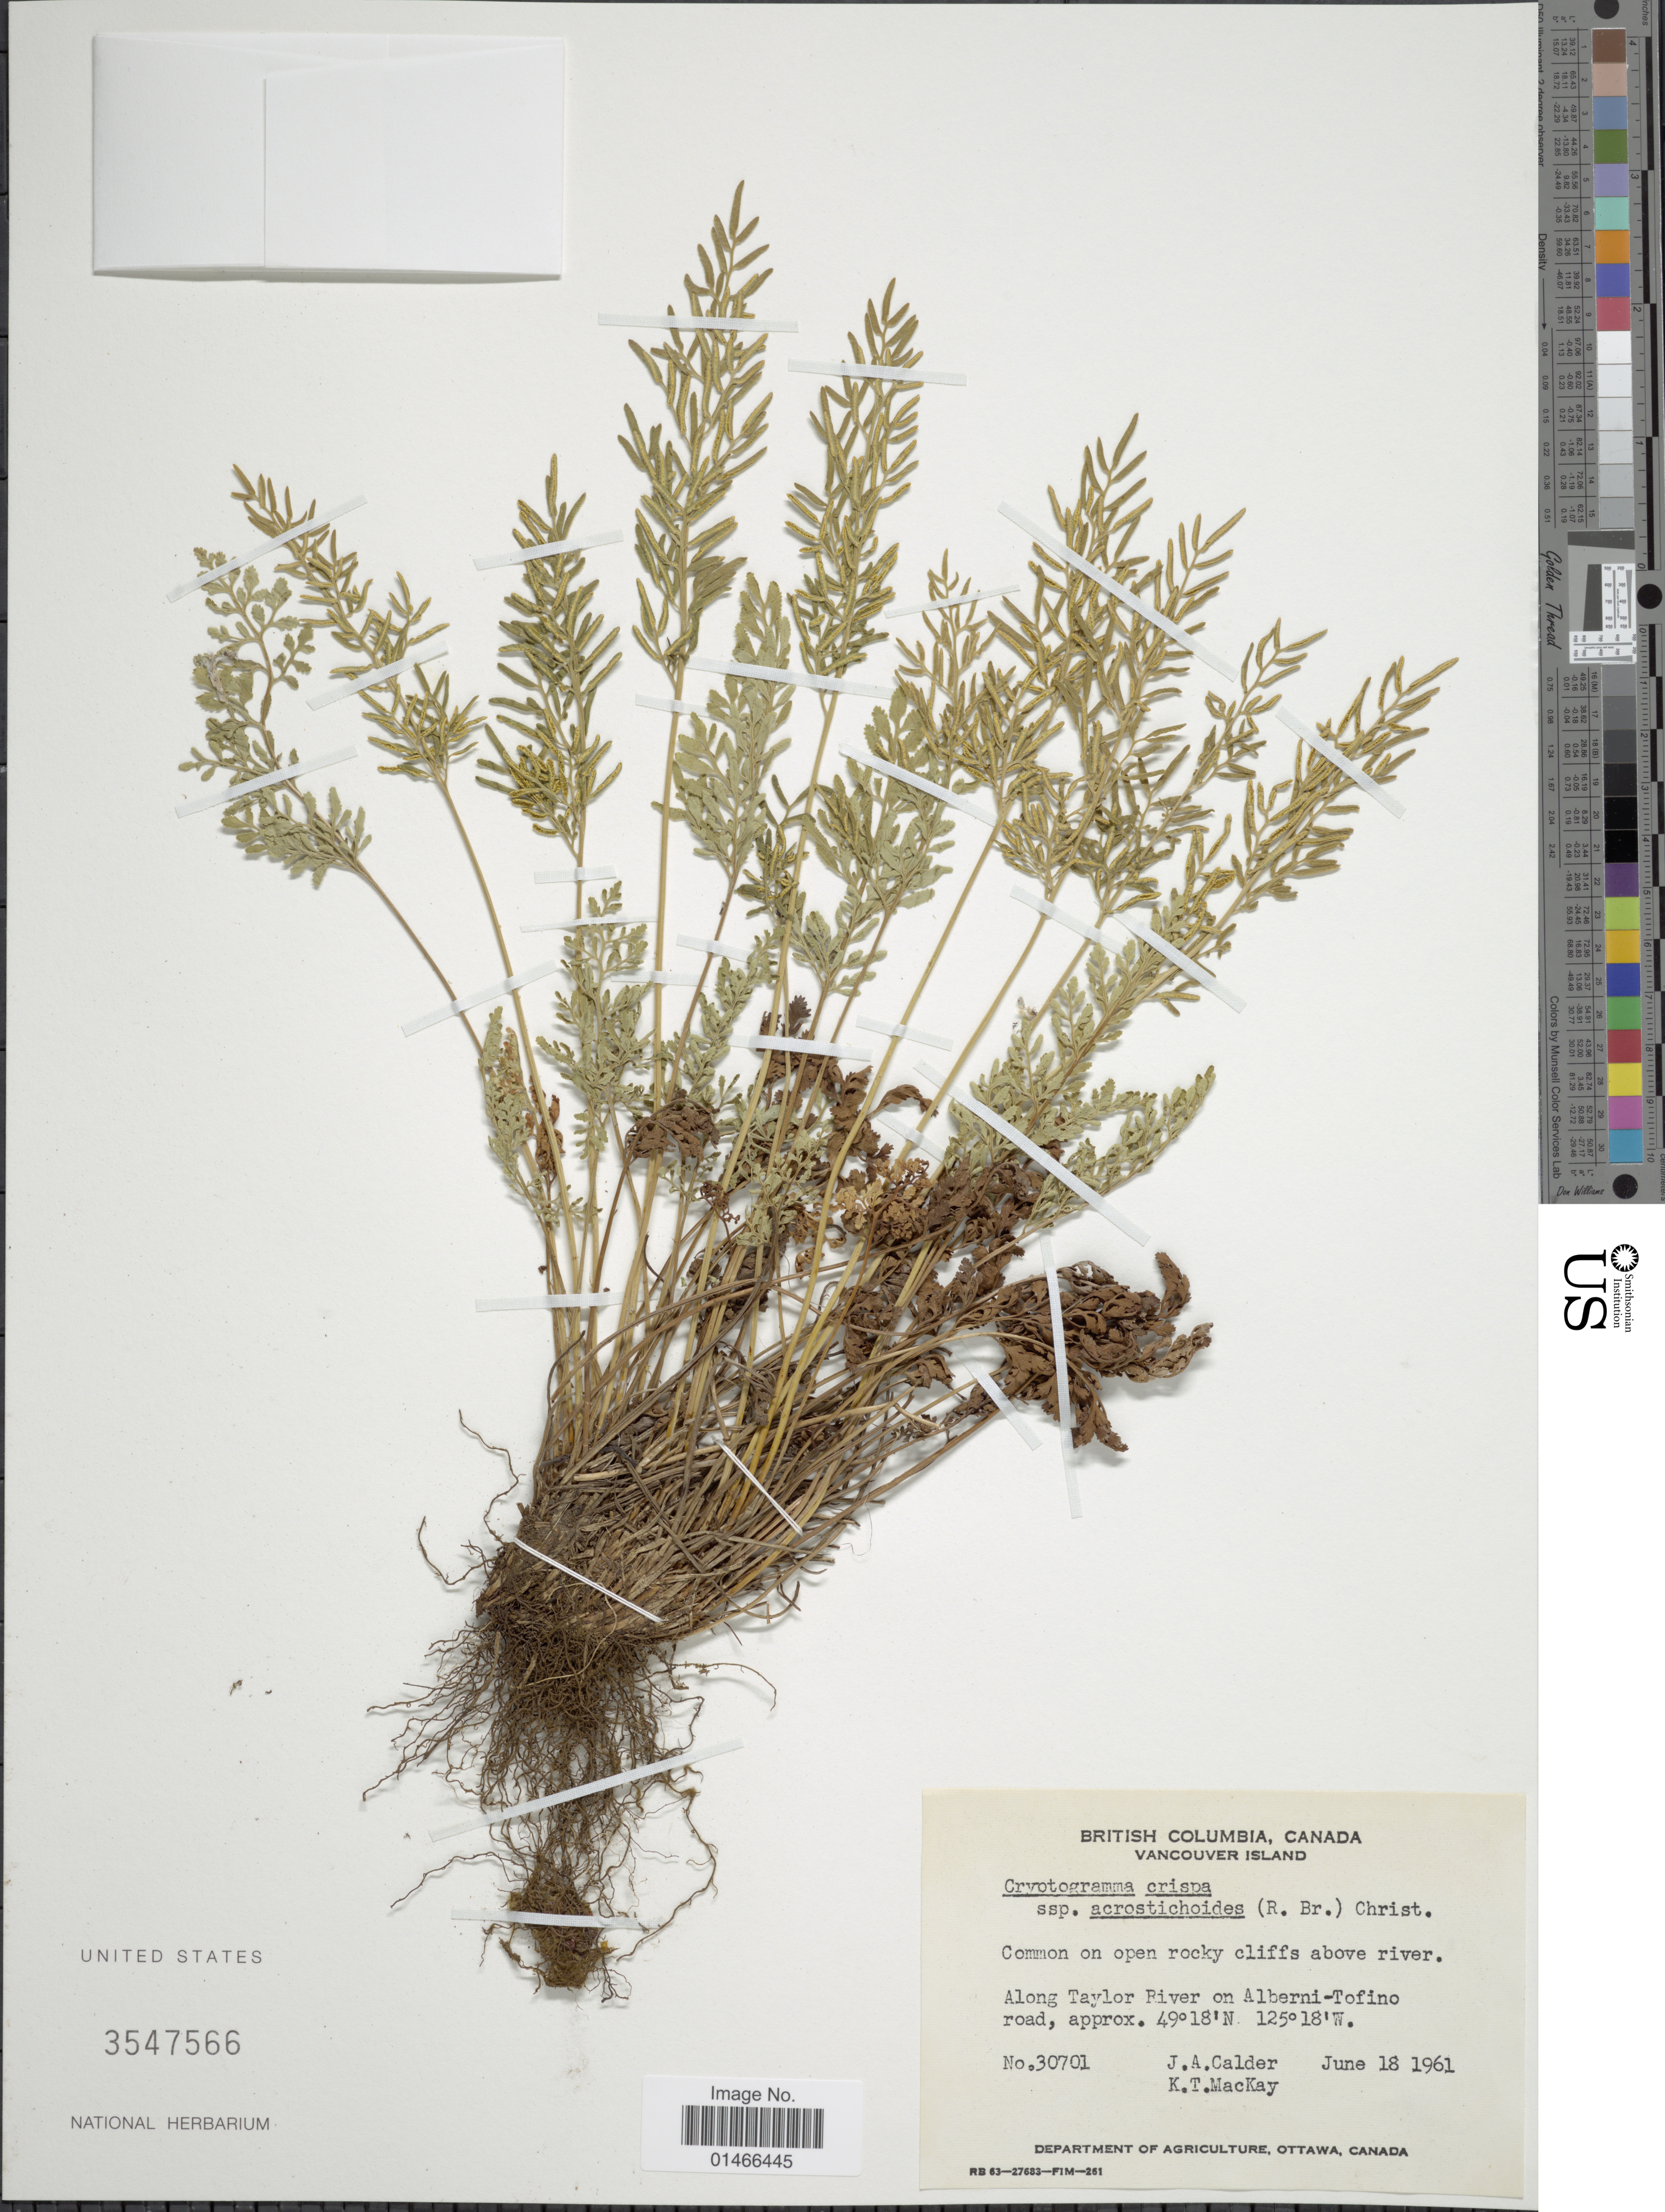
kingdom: Plantae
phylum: Tracheophyta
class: Polypodiopsida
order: Polypodiales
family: Pteridaceae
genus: Cryptogramma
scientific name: Cryptogramma acrostichoides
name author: R. Br.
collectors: J. A. Calder & K. T. Mackay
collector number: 30701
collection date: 1961-06-18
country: Canada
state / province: British Columbia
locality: Vancouver Island. Along Taylor River on Alberni-Tofino road. Common on open rocky cliffs above river.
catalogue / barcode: US 3547566